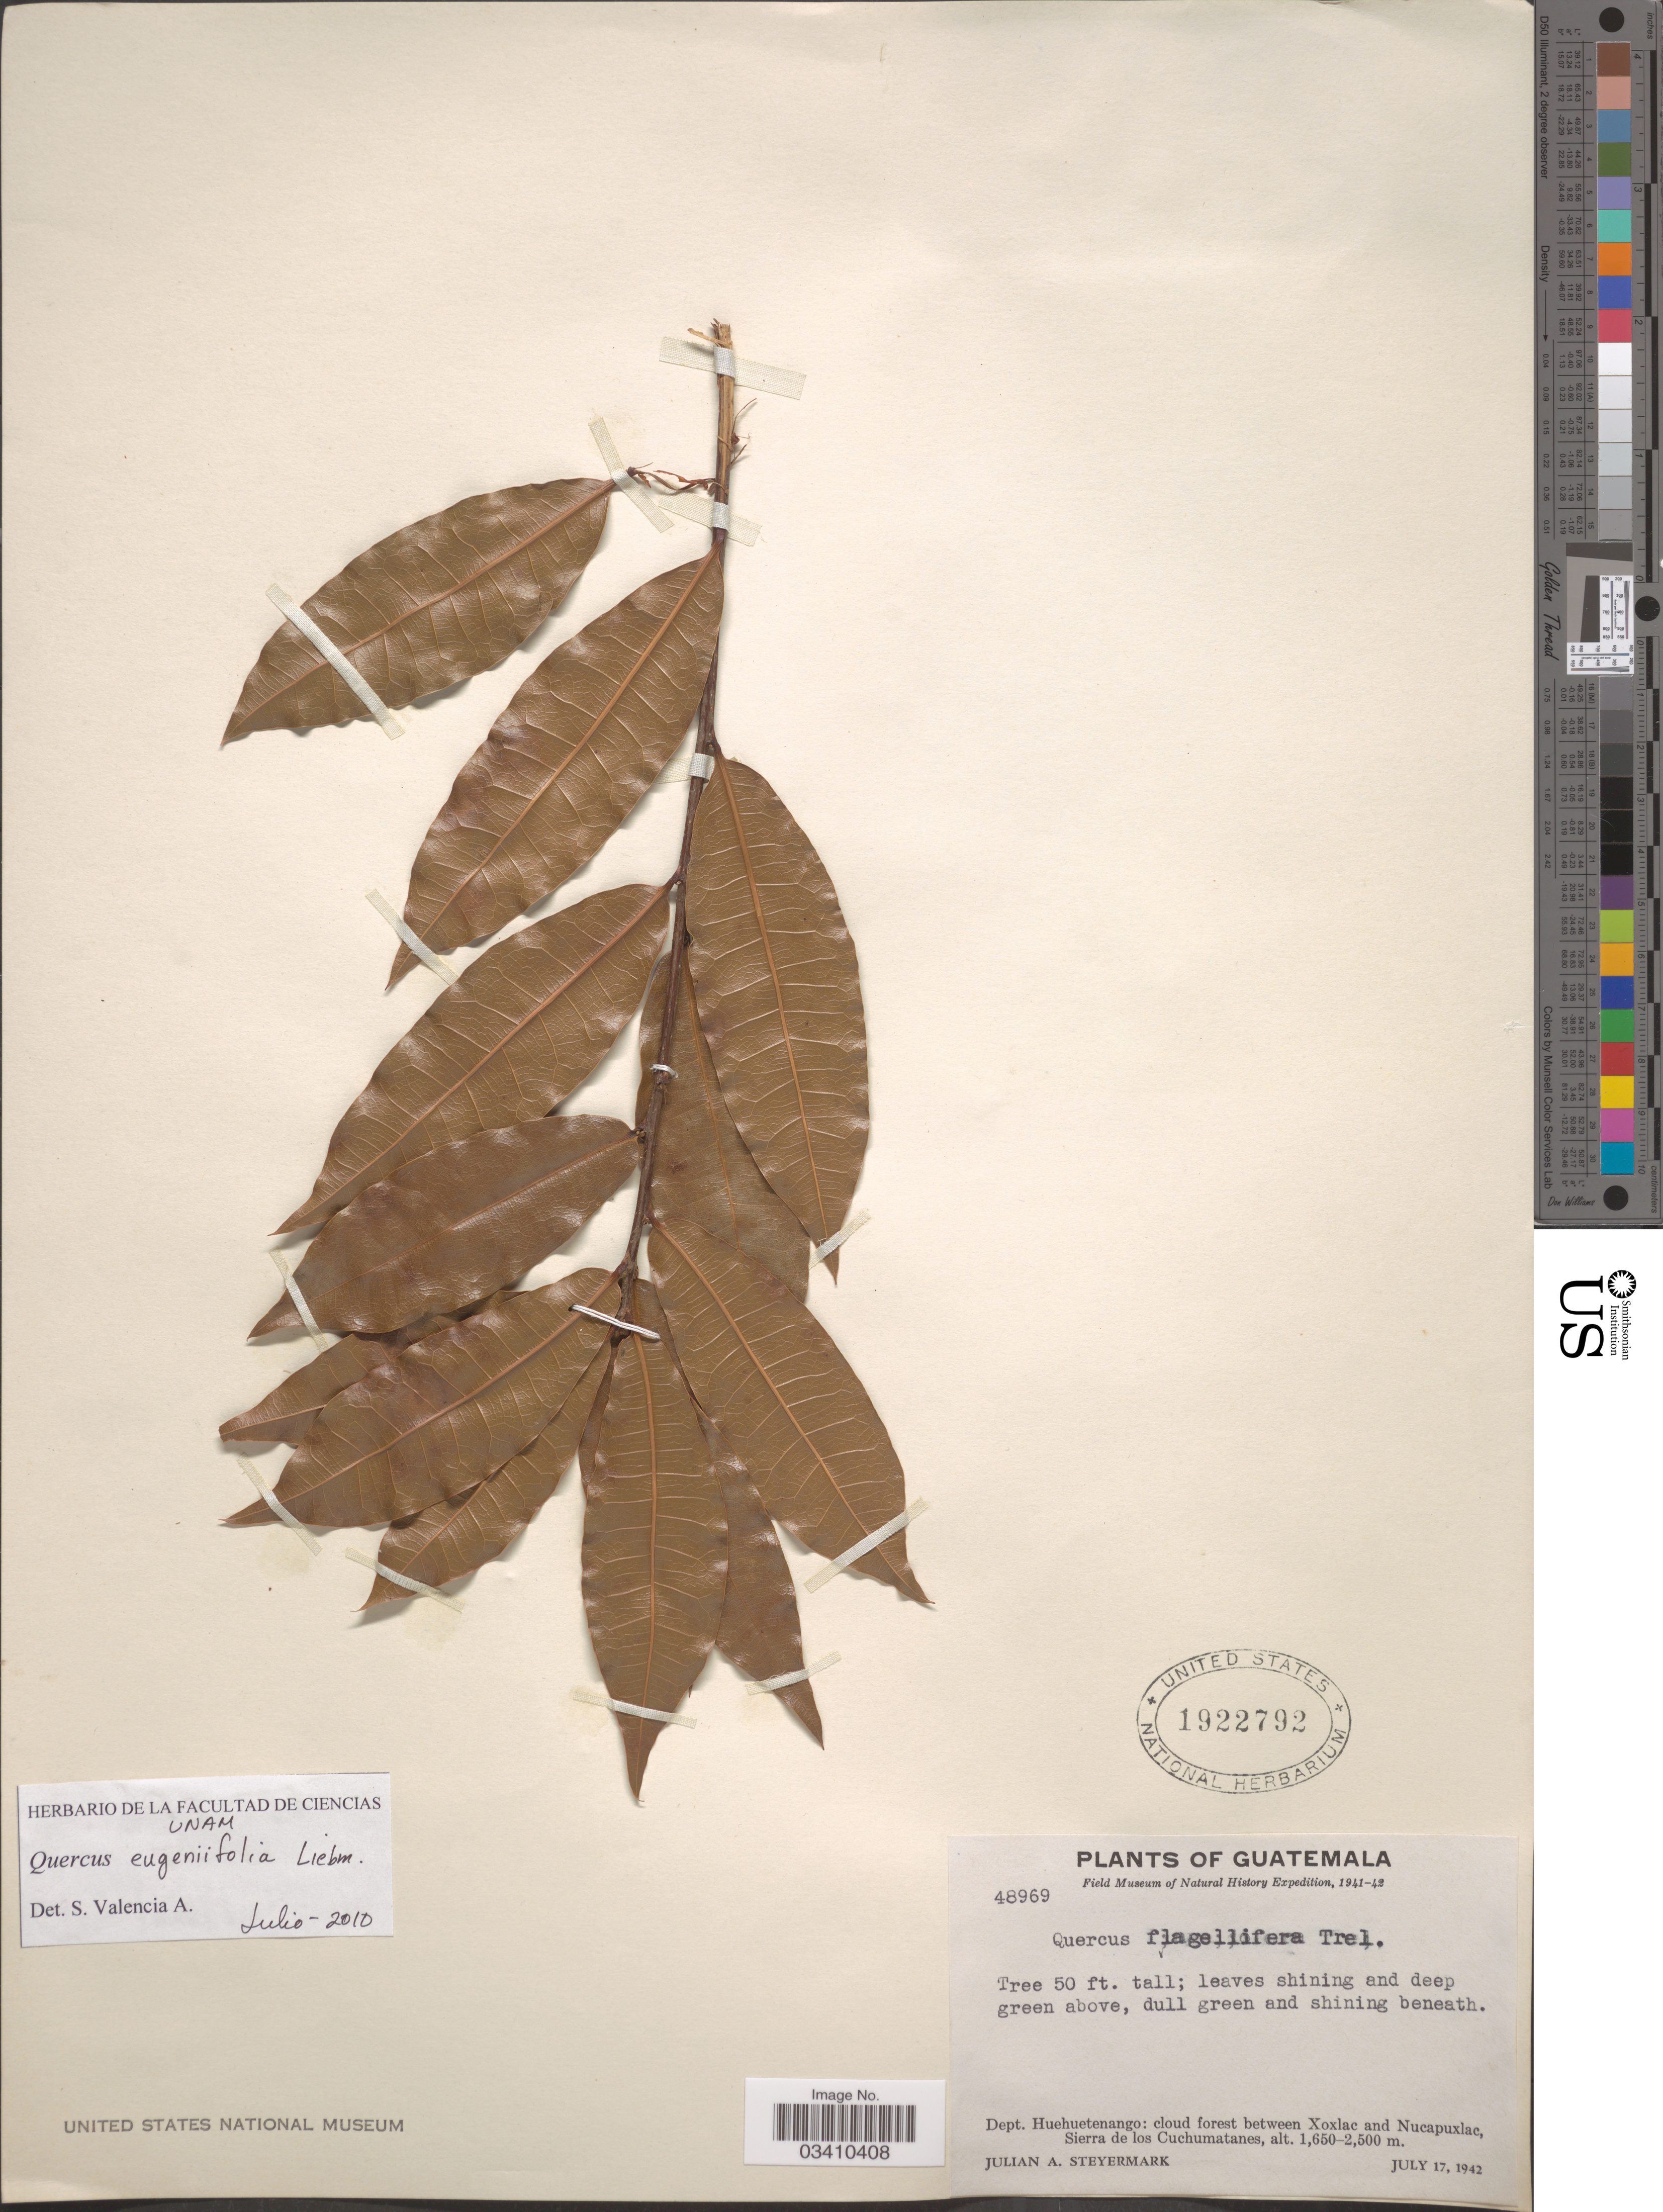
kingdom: Plantae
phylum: Tracheophyta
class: Magnoliopsida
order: Fagales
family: Fagaceae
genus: Quercus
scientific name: Quercus eugeniifolia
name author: Liebm.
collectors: J. Steyermark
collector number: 48969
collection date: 1942-07-17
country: Guatemala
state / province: Huehuetenango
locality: Dept. Huehuetenango: cloud forest between Xoxlac and Nucapuxlac, Sierra de los Cuchumatanes.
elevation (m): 1650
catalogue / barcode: US 1922792